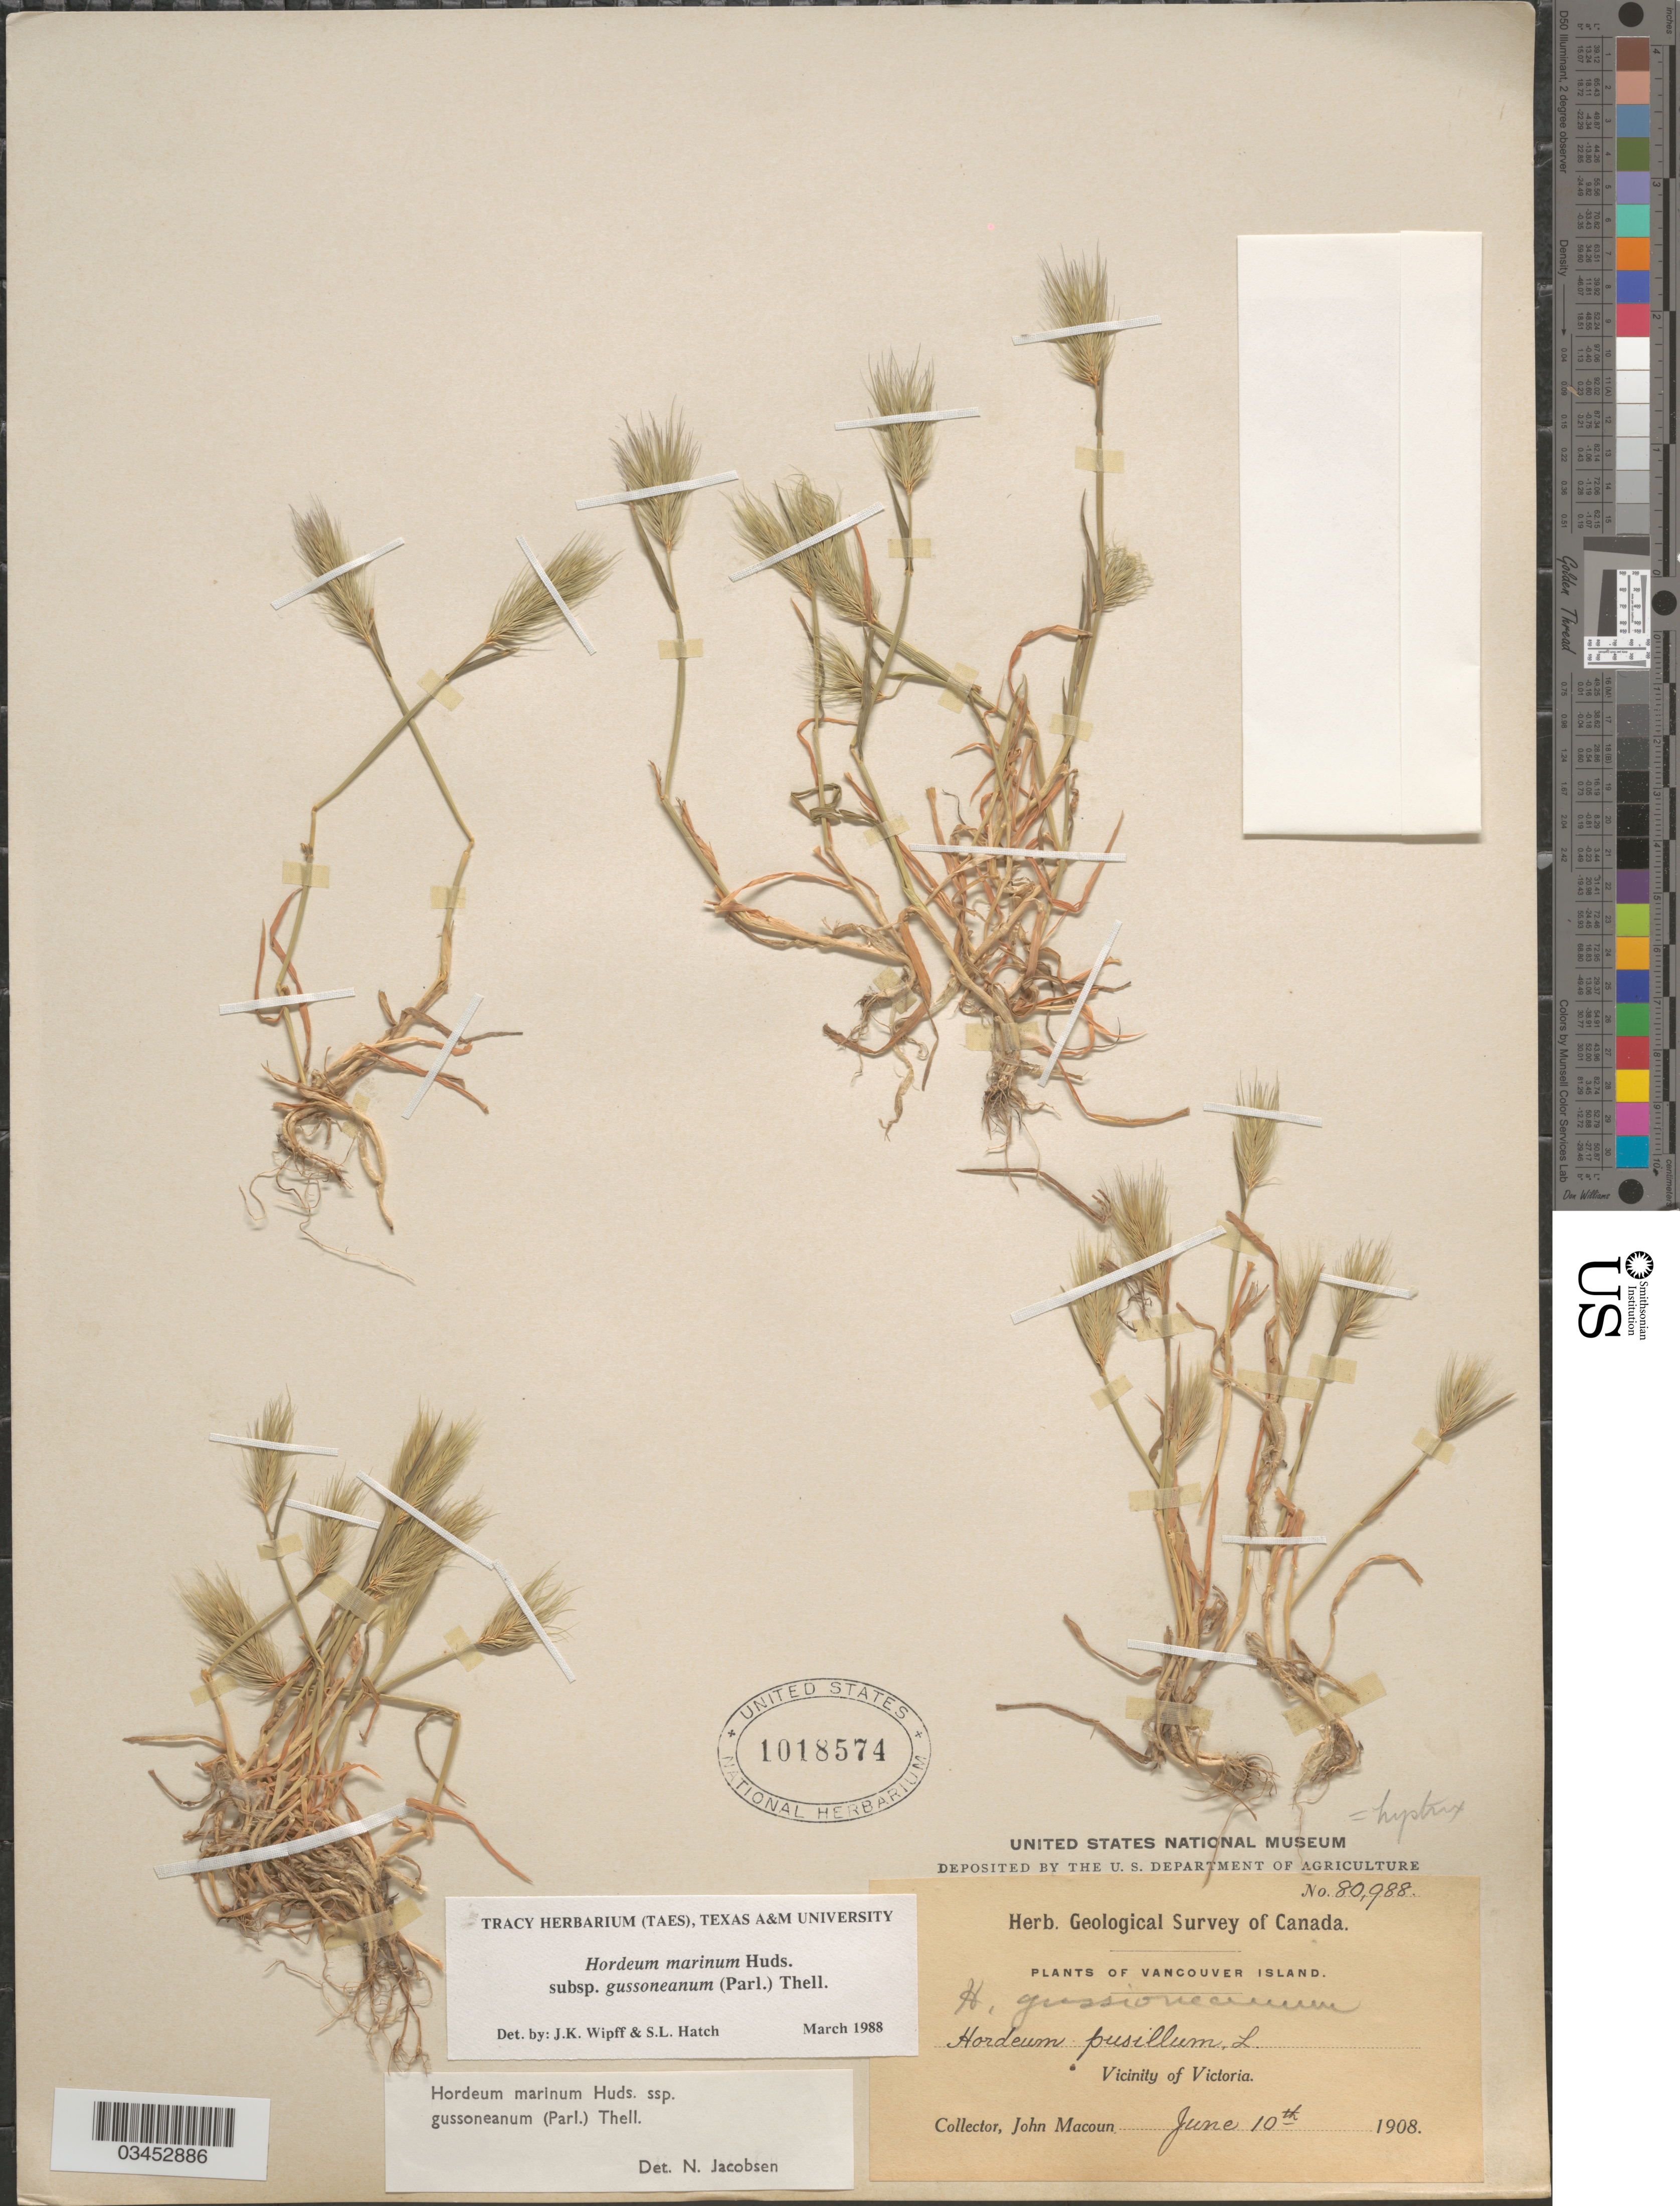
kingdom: Plantae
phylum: Tracheophyta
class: Liliopsida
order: Poales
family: Poaceae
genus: Hordeum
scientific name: Hordeum marinum subsp. gussoneanum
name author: (Parl.) Thell.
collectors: J. Macoun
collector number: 80988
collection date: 1908-06-10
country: Canada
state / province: British Columbia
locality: Geological Survey of Canada. Vancouver Island. Vicinity of Victoria.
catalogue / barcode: US 1018574